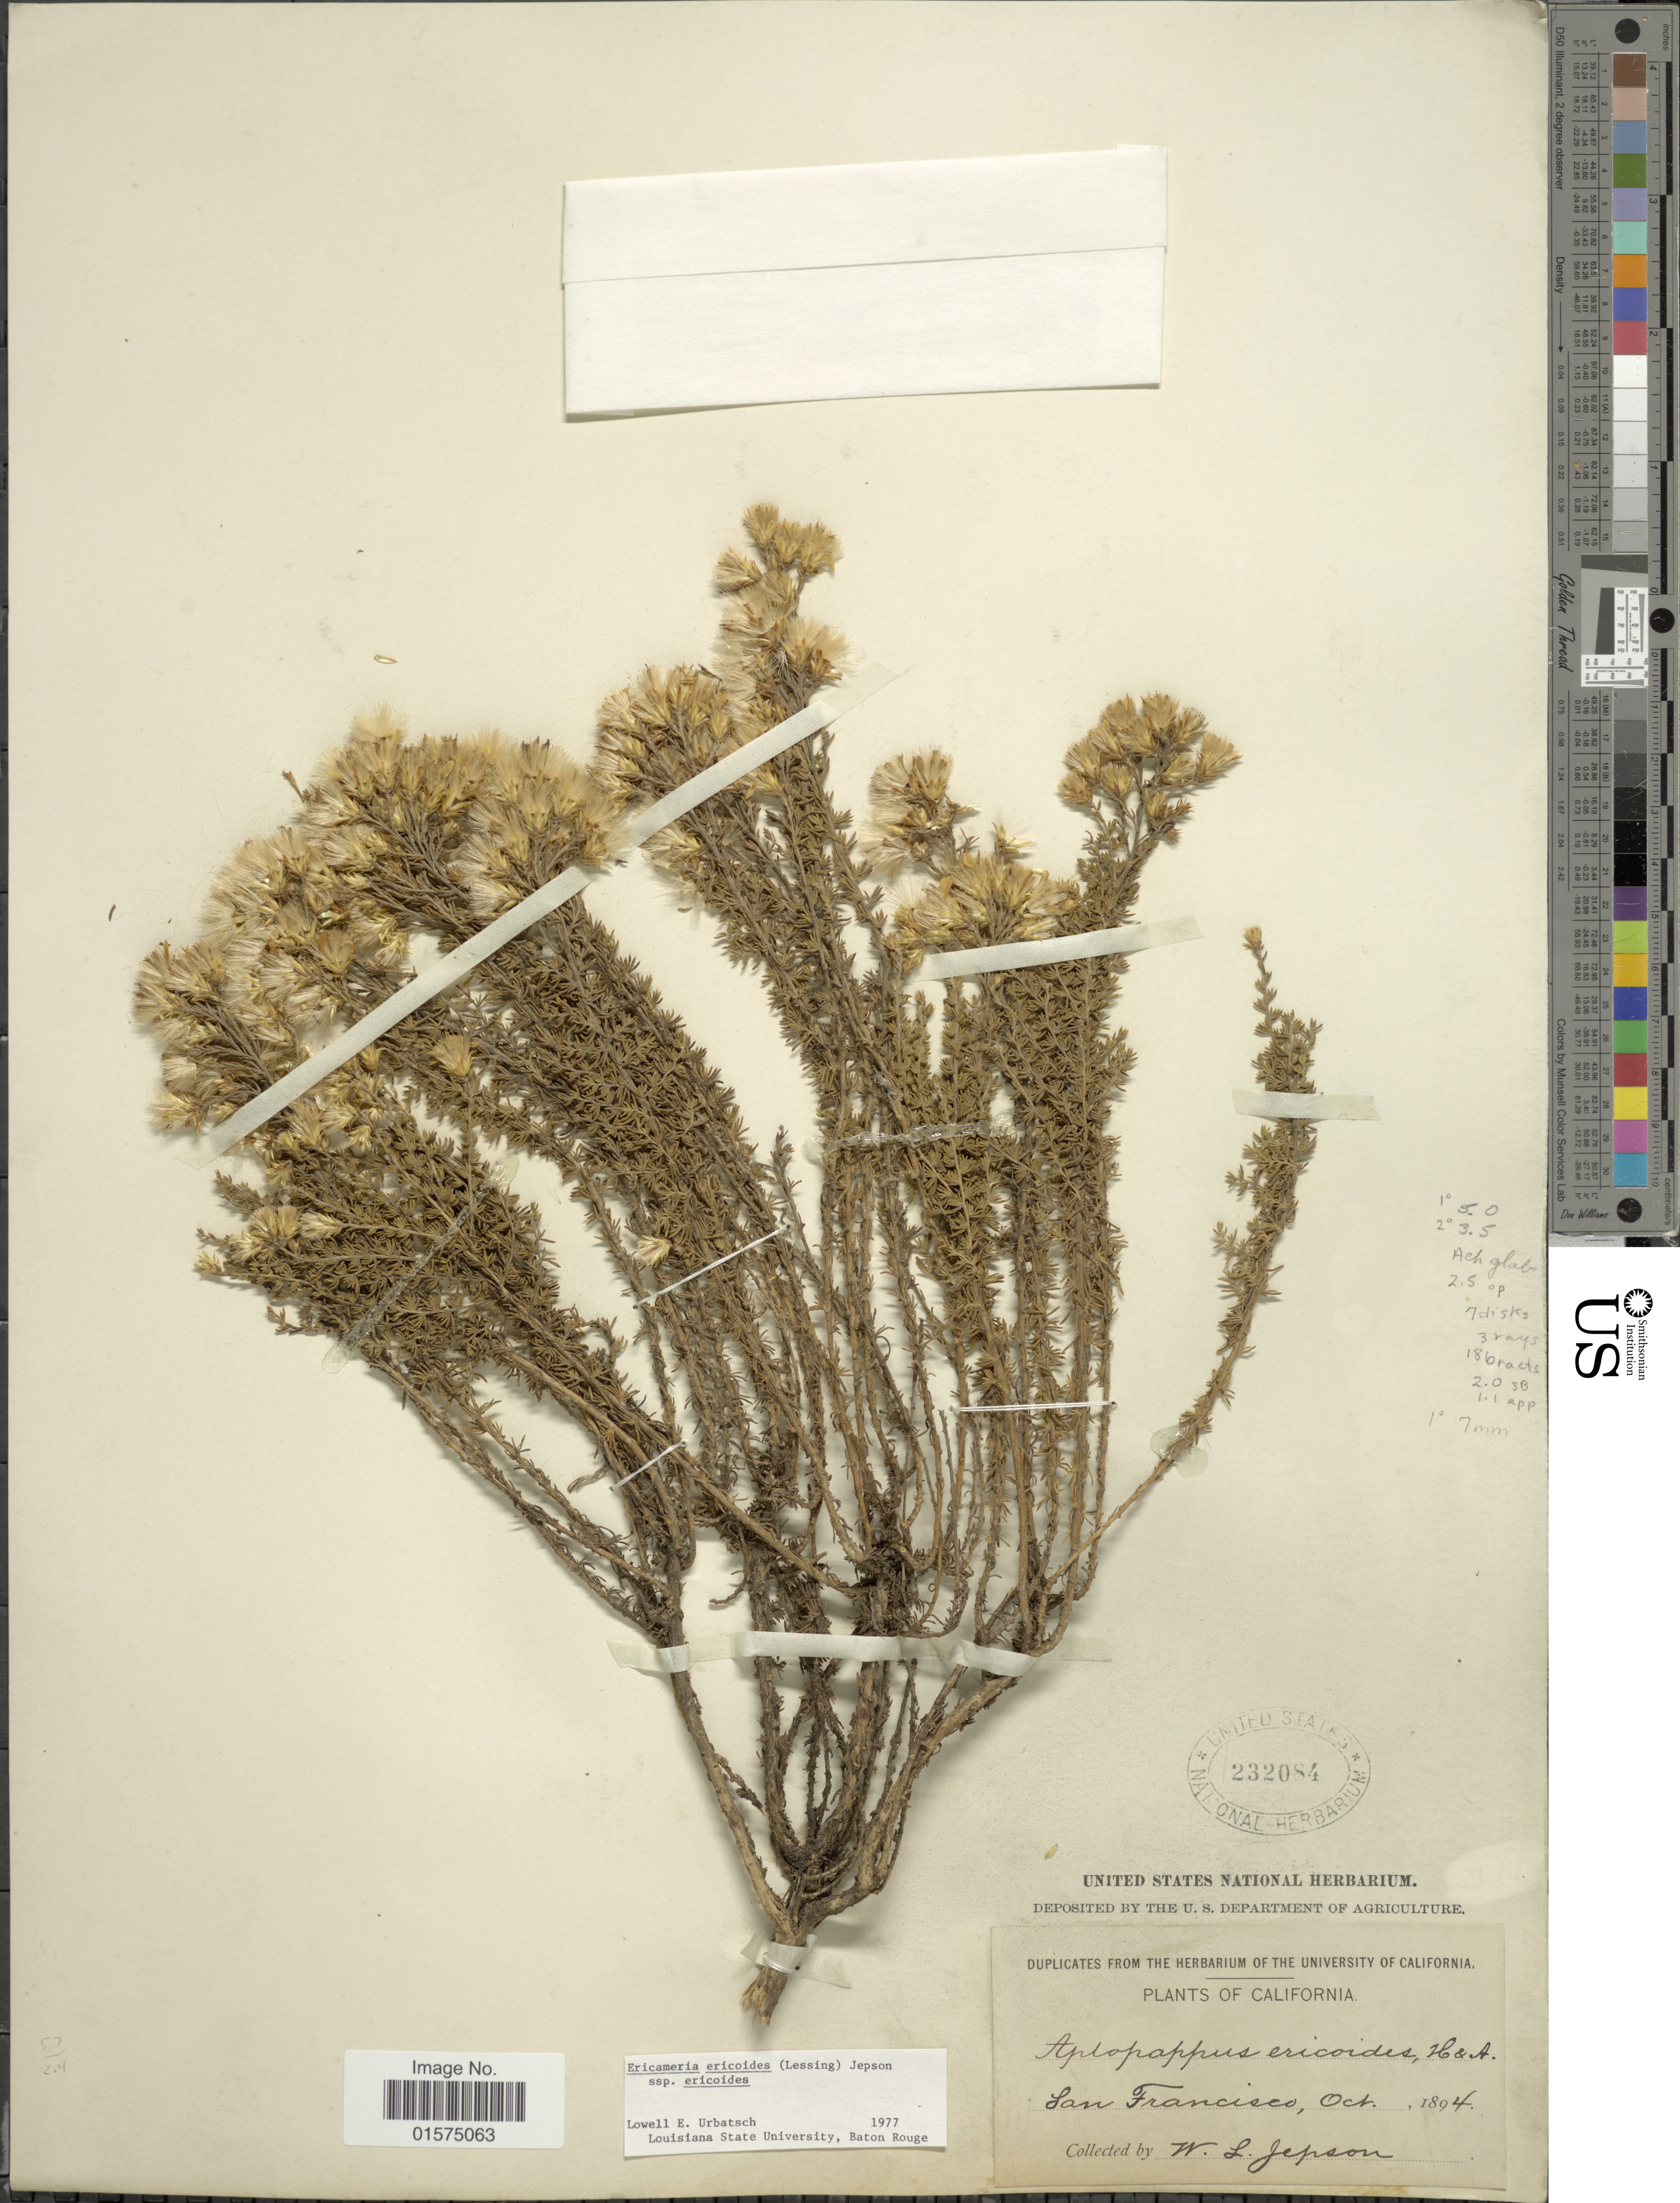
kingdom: Plantae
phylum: Tracheophyta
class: Magnoliopsida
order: Asterales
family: Asteraceae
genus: Ericameria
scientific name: Ericameria ericoides subsp. ericoides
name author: (Less.) Nutt. ex Jeps.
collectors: W. L. Jepson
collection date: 1894-10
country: United States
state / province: California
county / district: San Francisco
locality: San Francisco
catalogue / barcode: US 232084